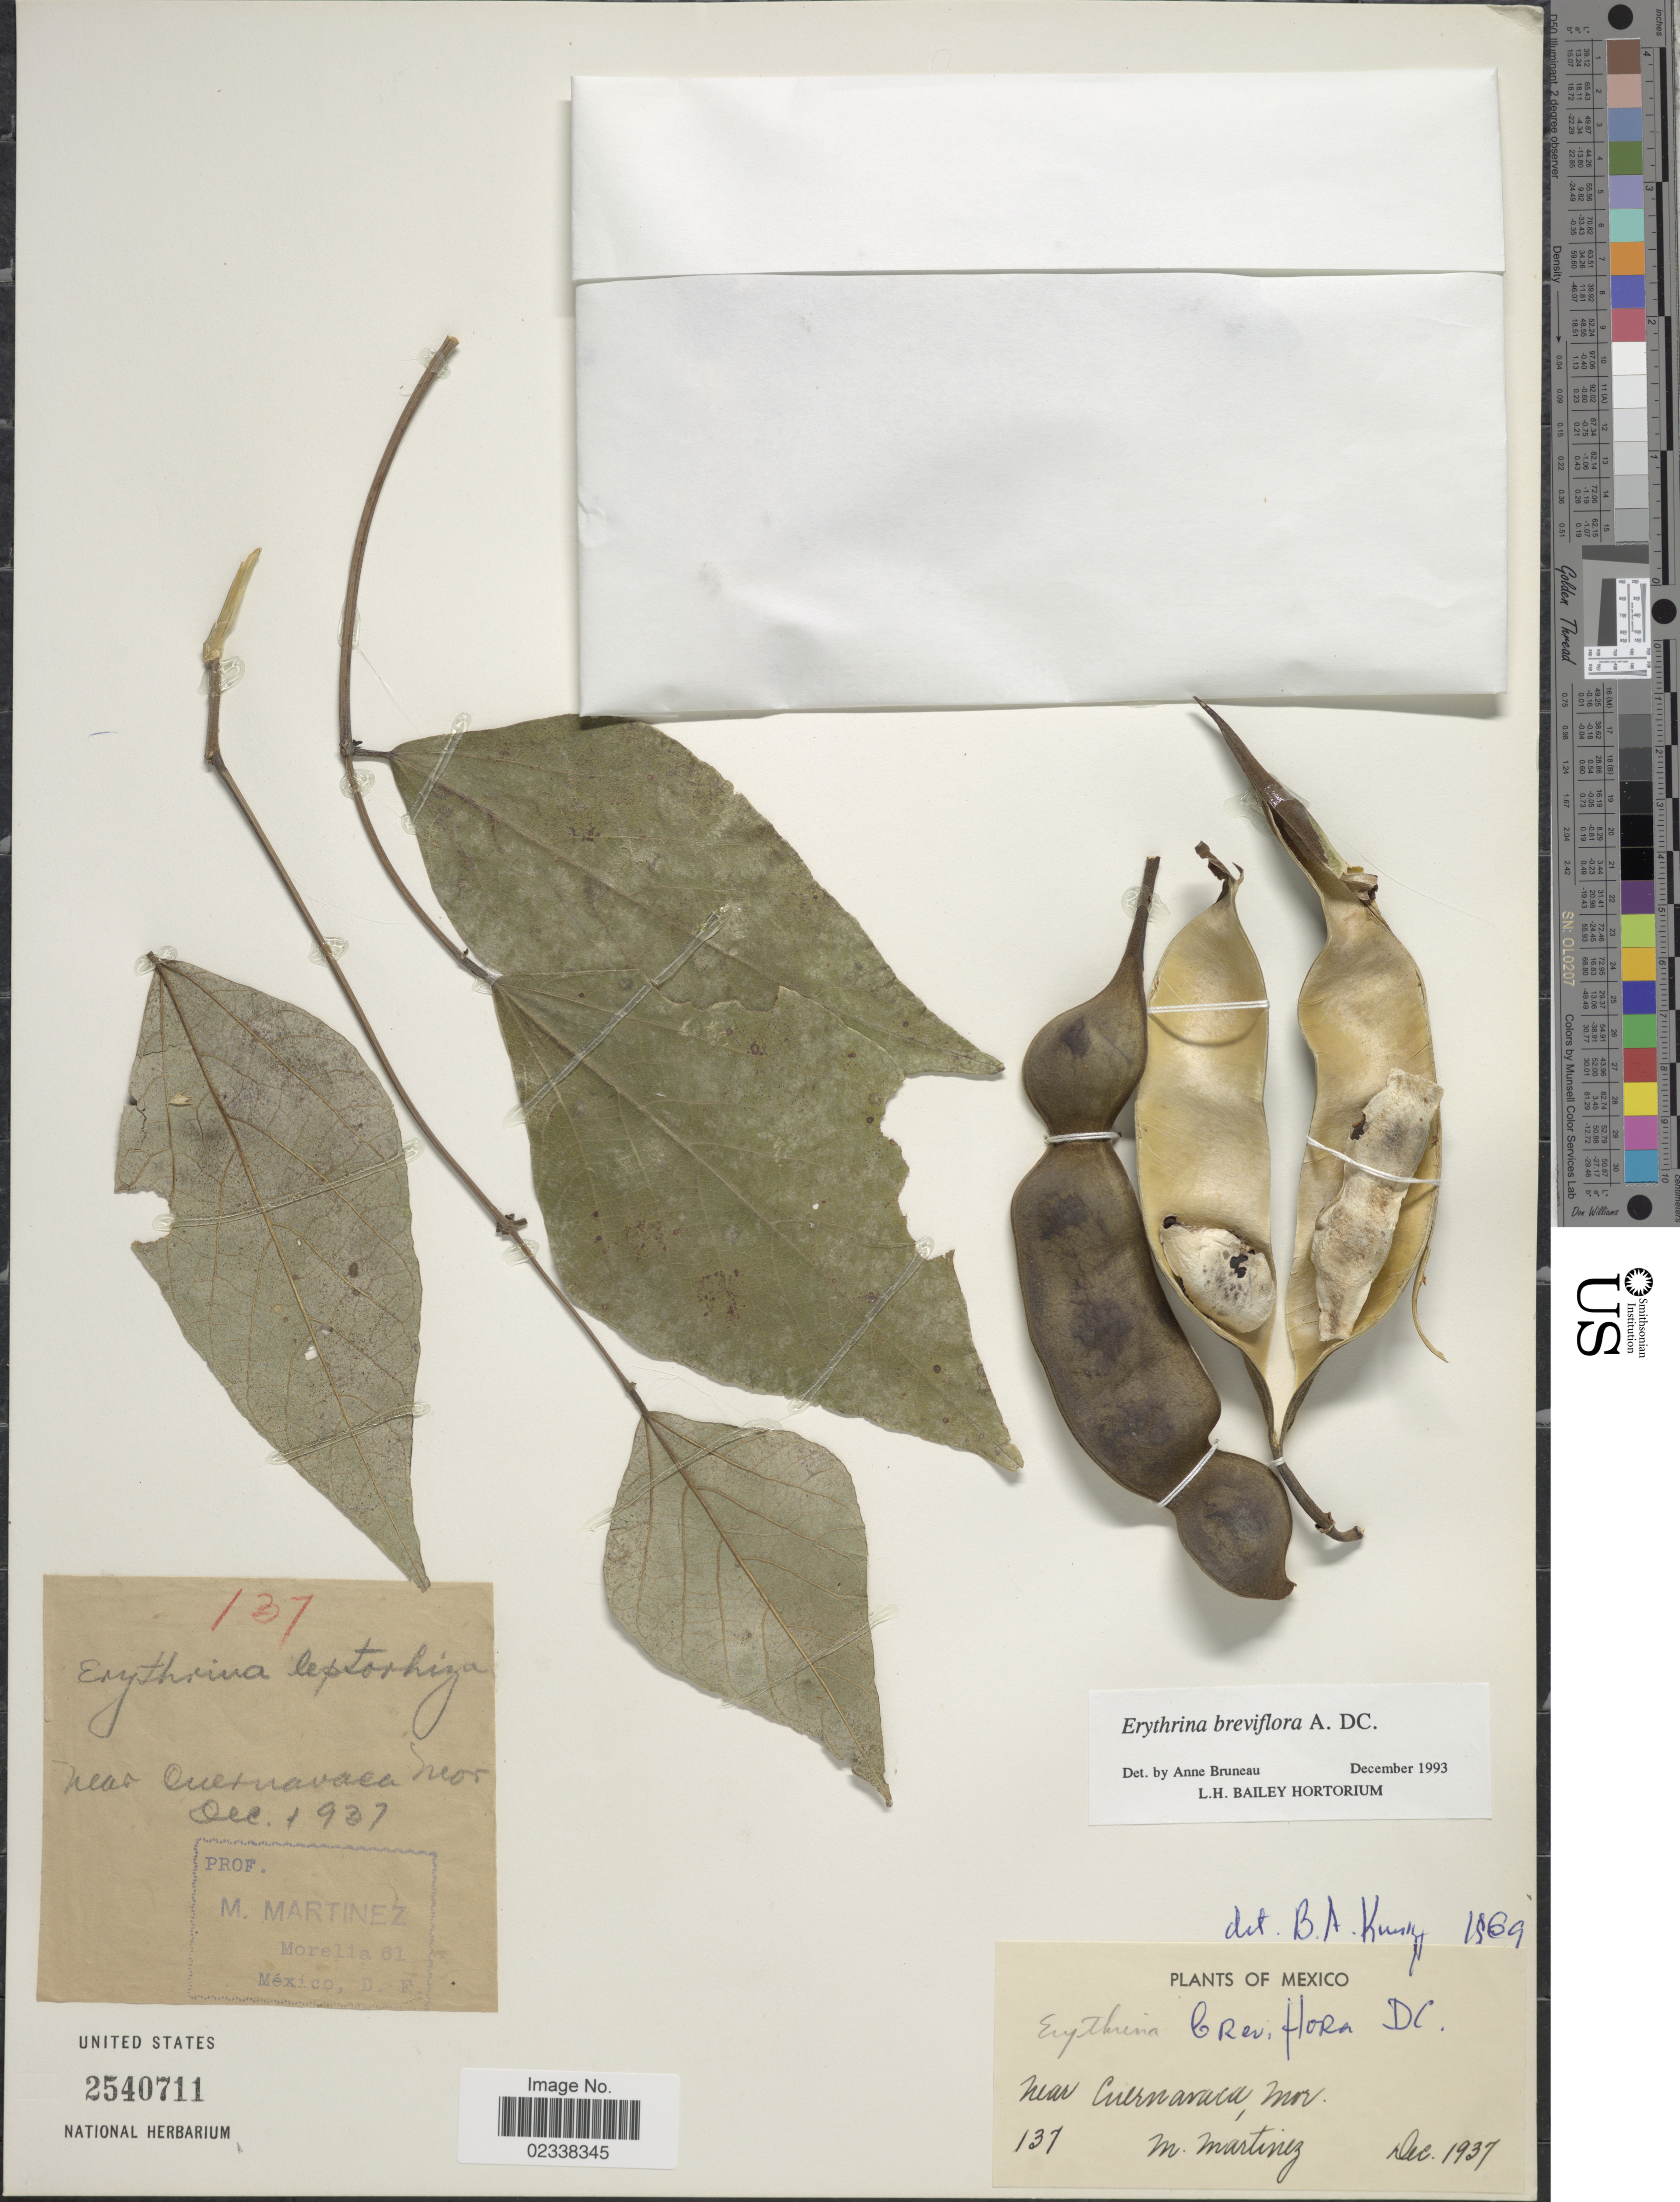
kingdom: Plantae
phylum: Tracheophyta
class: Magnoliopsida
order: Fabales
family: Fabaceae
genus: Erythrina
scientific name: Erythrina breviflora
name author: DC.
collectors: M. Martinez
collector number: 137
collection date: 1937-12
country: Mexico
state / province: Morelos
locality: Near Cuernavaca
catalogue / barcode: US 2540711